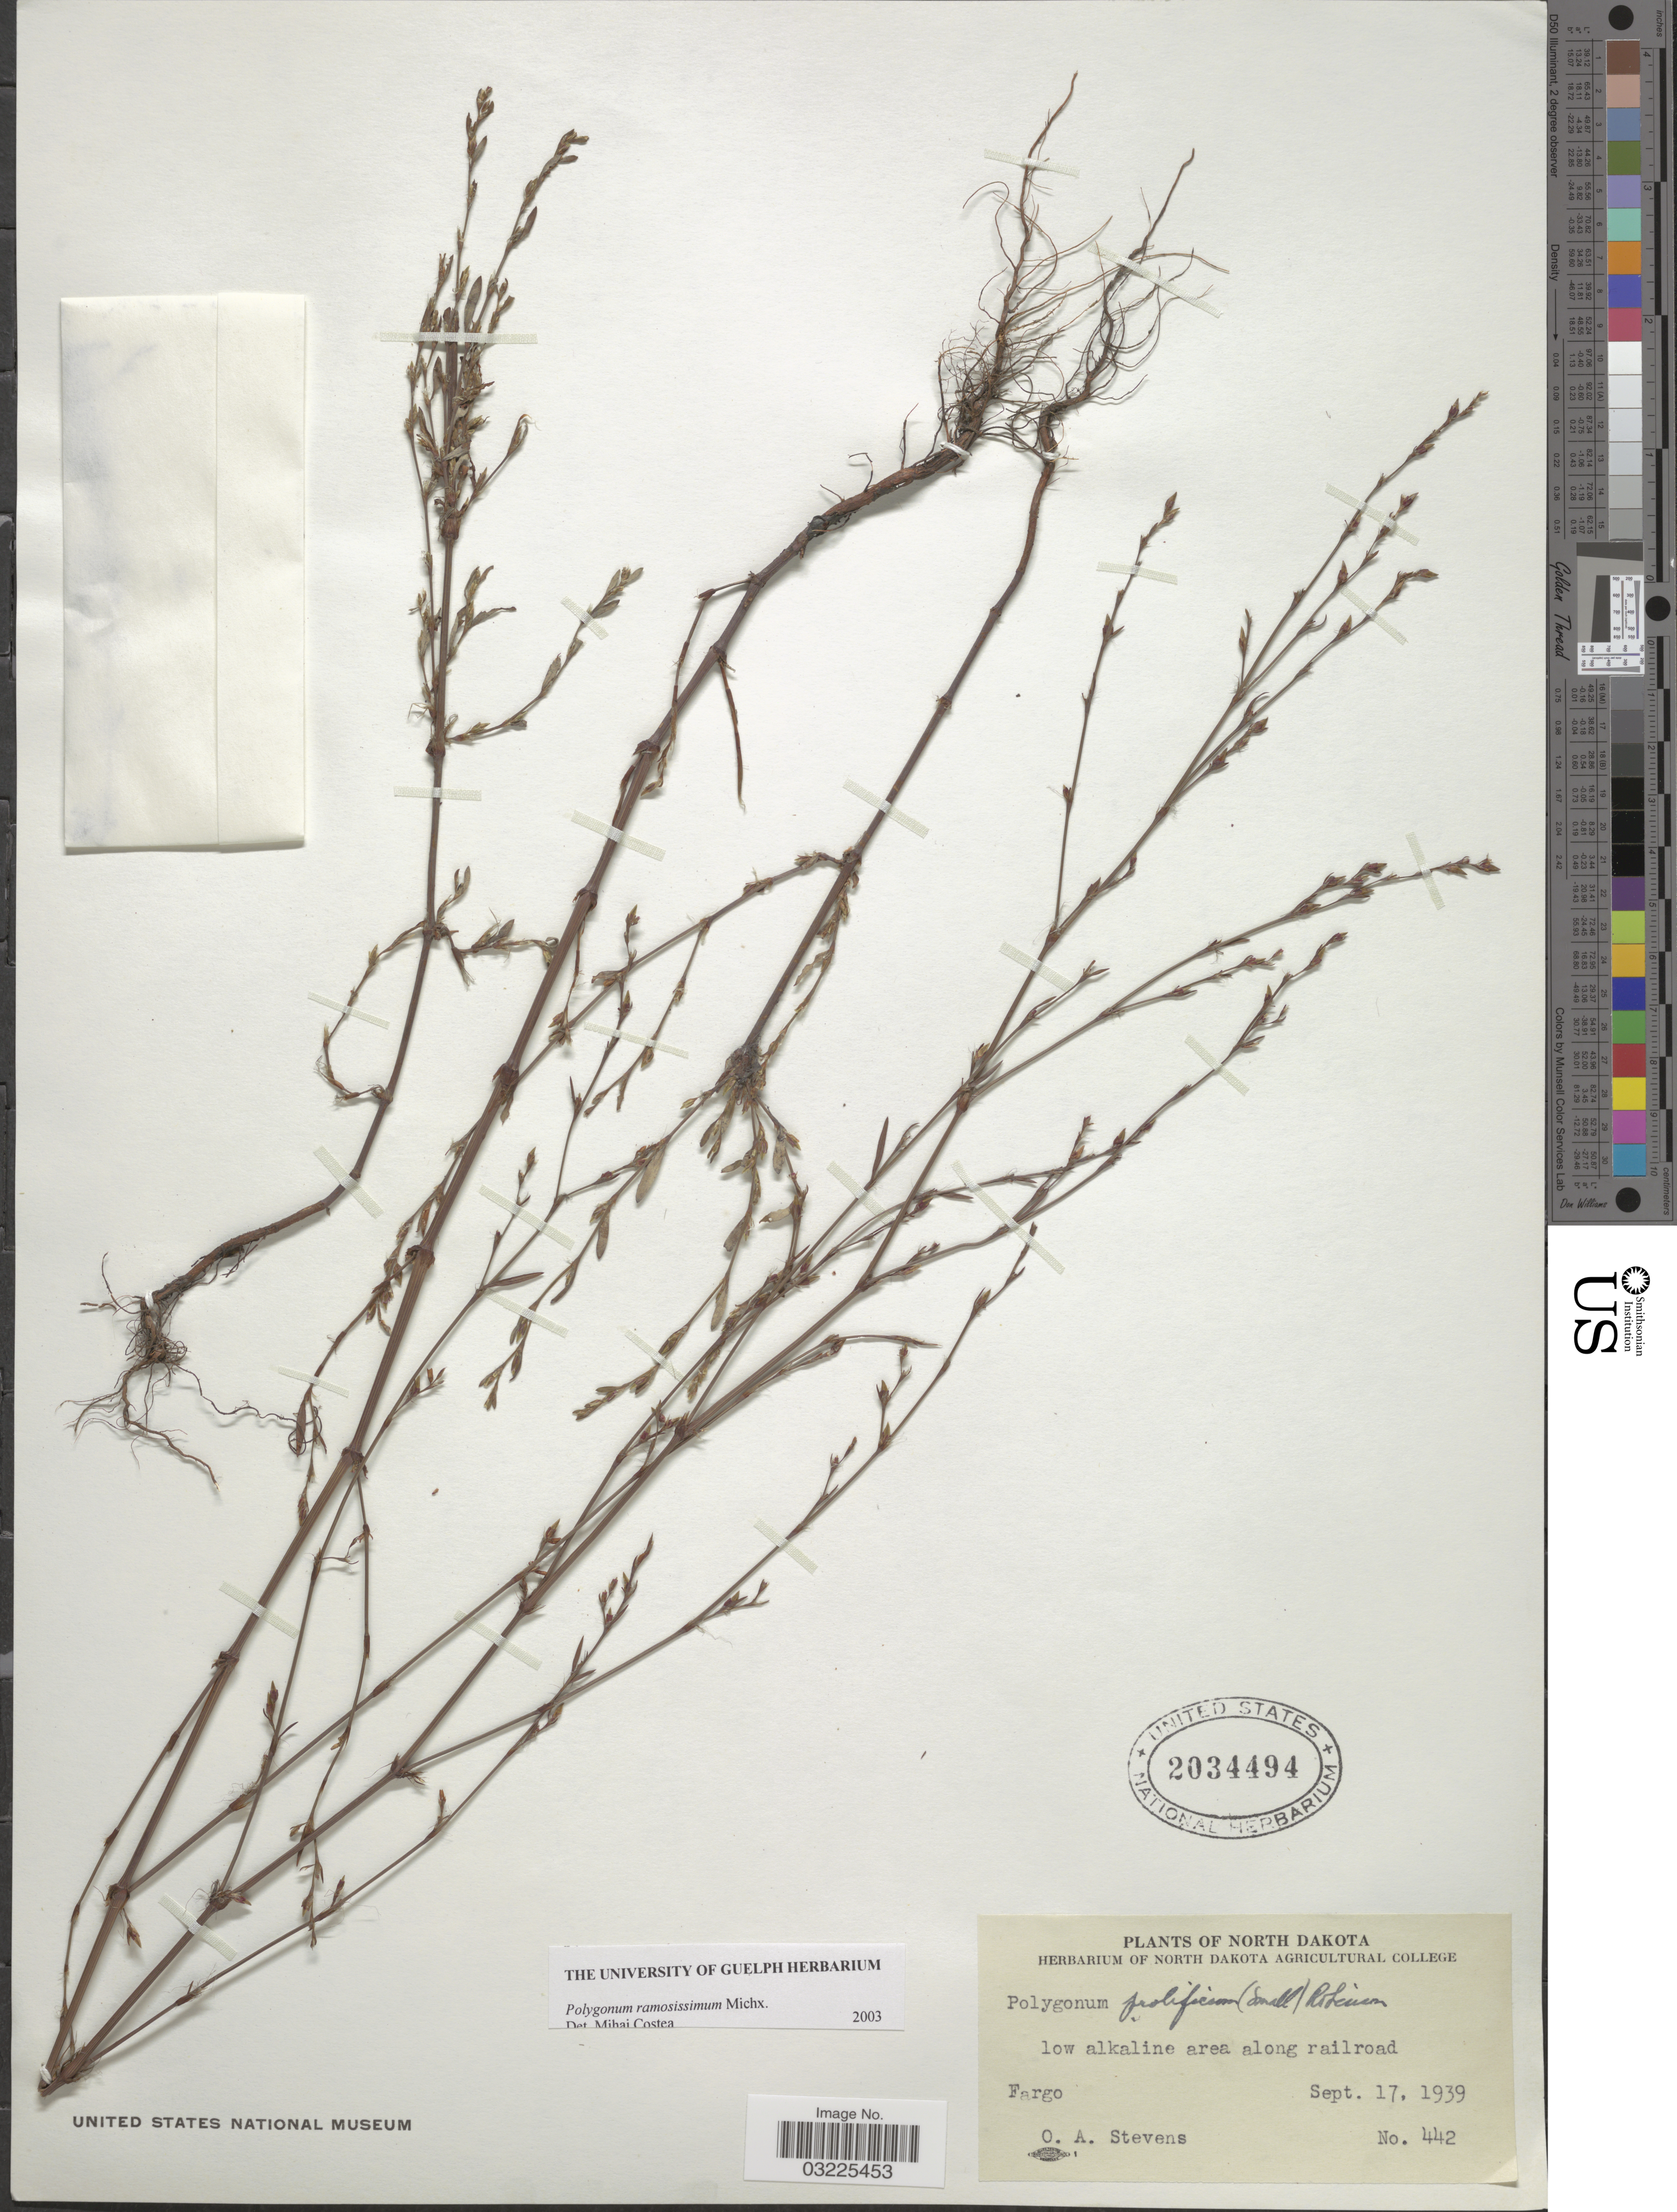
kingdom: Plantae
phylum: Tracheophyta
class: Magnoliopsida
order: Caryophyllales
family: Polygonaceae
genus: Polygonum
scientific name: Polygonum ramosissimum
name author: Michx.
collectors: O. A. Stevens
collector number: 442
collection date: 1939-09-17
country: United States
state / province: North Dakota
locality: Low alkaline area along railroad Fargo.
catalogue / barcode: US 2034494